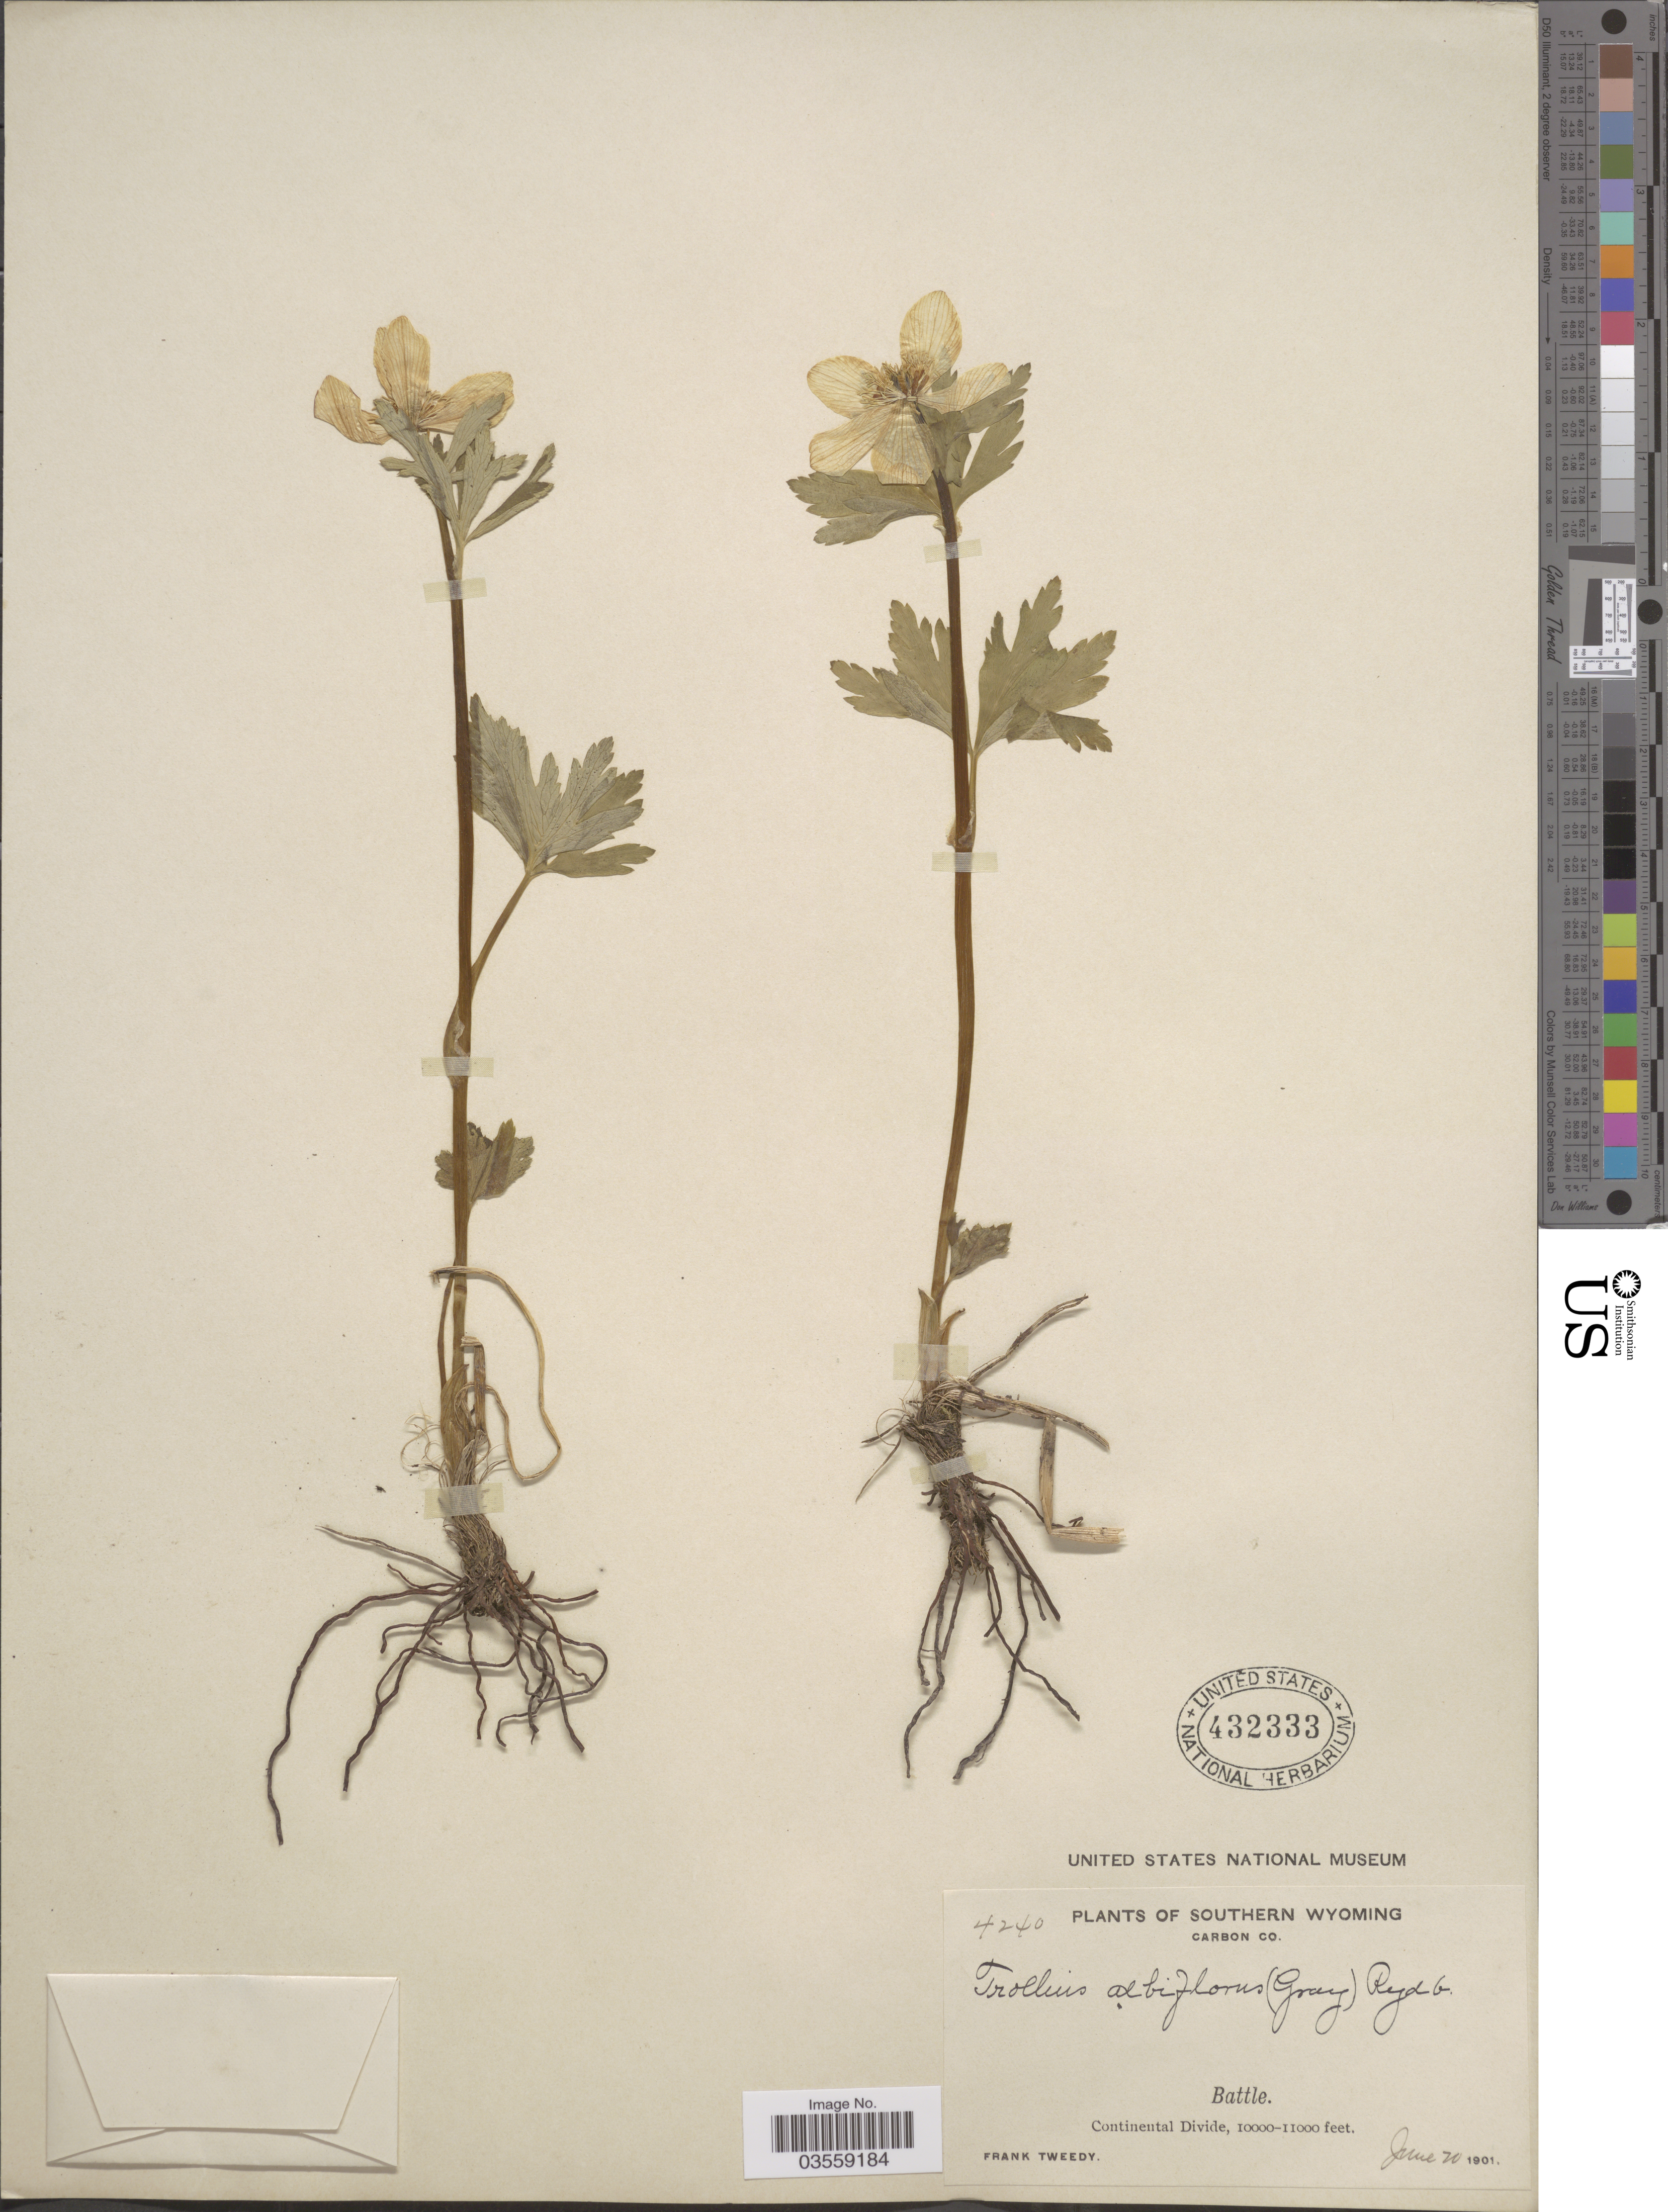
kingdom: Plantae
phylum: Tracheophyta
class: Magnoliopsida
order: Ranunculales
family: Ranunculaceae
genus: Trollius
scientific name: Trollius laxus var. albiflorus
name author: A. Gray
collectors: F. Tweedy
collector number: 4240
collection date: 1901-06-20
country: United States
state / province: Wyoming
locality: Southern Wyoming. Carbon Co. Battle. Continental Divide.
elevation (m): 3048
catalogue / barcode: US 432333